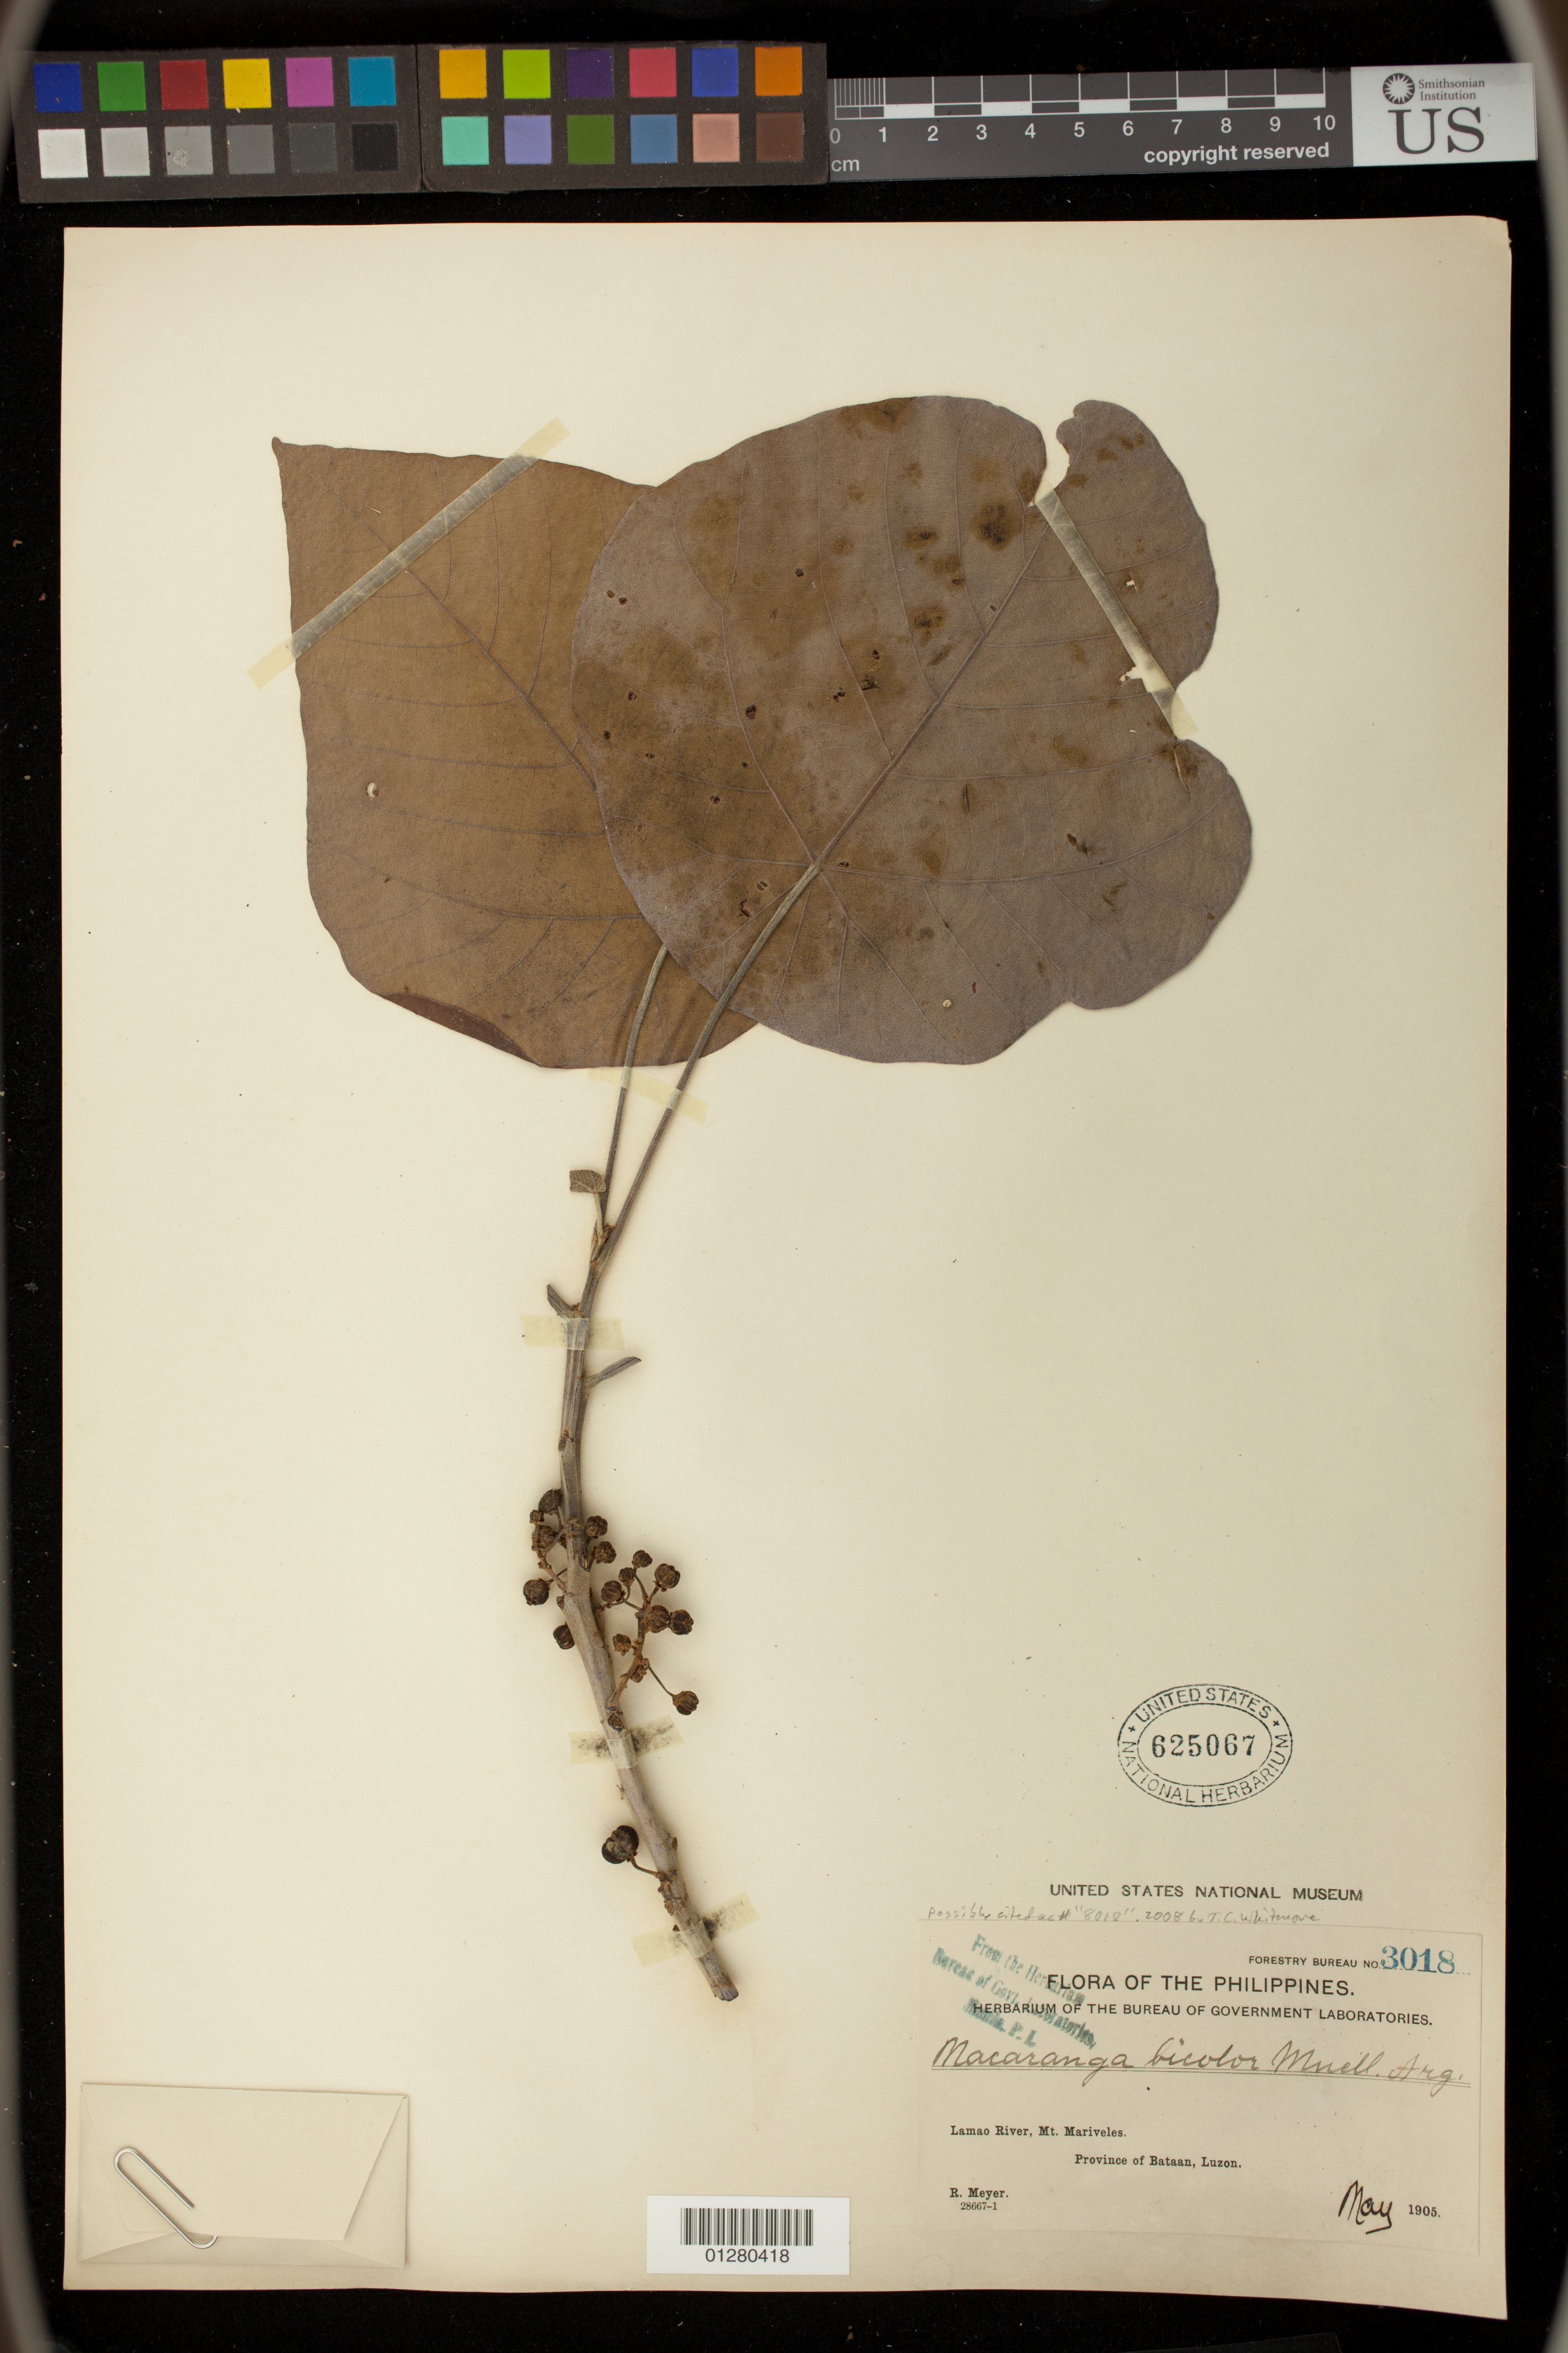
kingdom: Plantae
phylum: Tracheophyta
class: Magnoliopsida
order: Malpighiales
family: Euphorbiaceae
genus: Macaranga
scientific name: Macaranga bicolor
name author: Müll. Arg.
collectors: R. Meyer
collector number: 3018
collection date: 1905-05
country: Philippines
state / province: Central Luzon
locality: Lamao River, Mt. Mariveles,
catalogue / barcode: US 625067